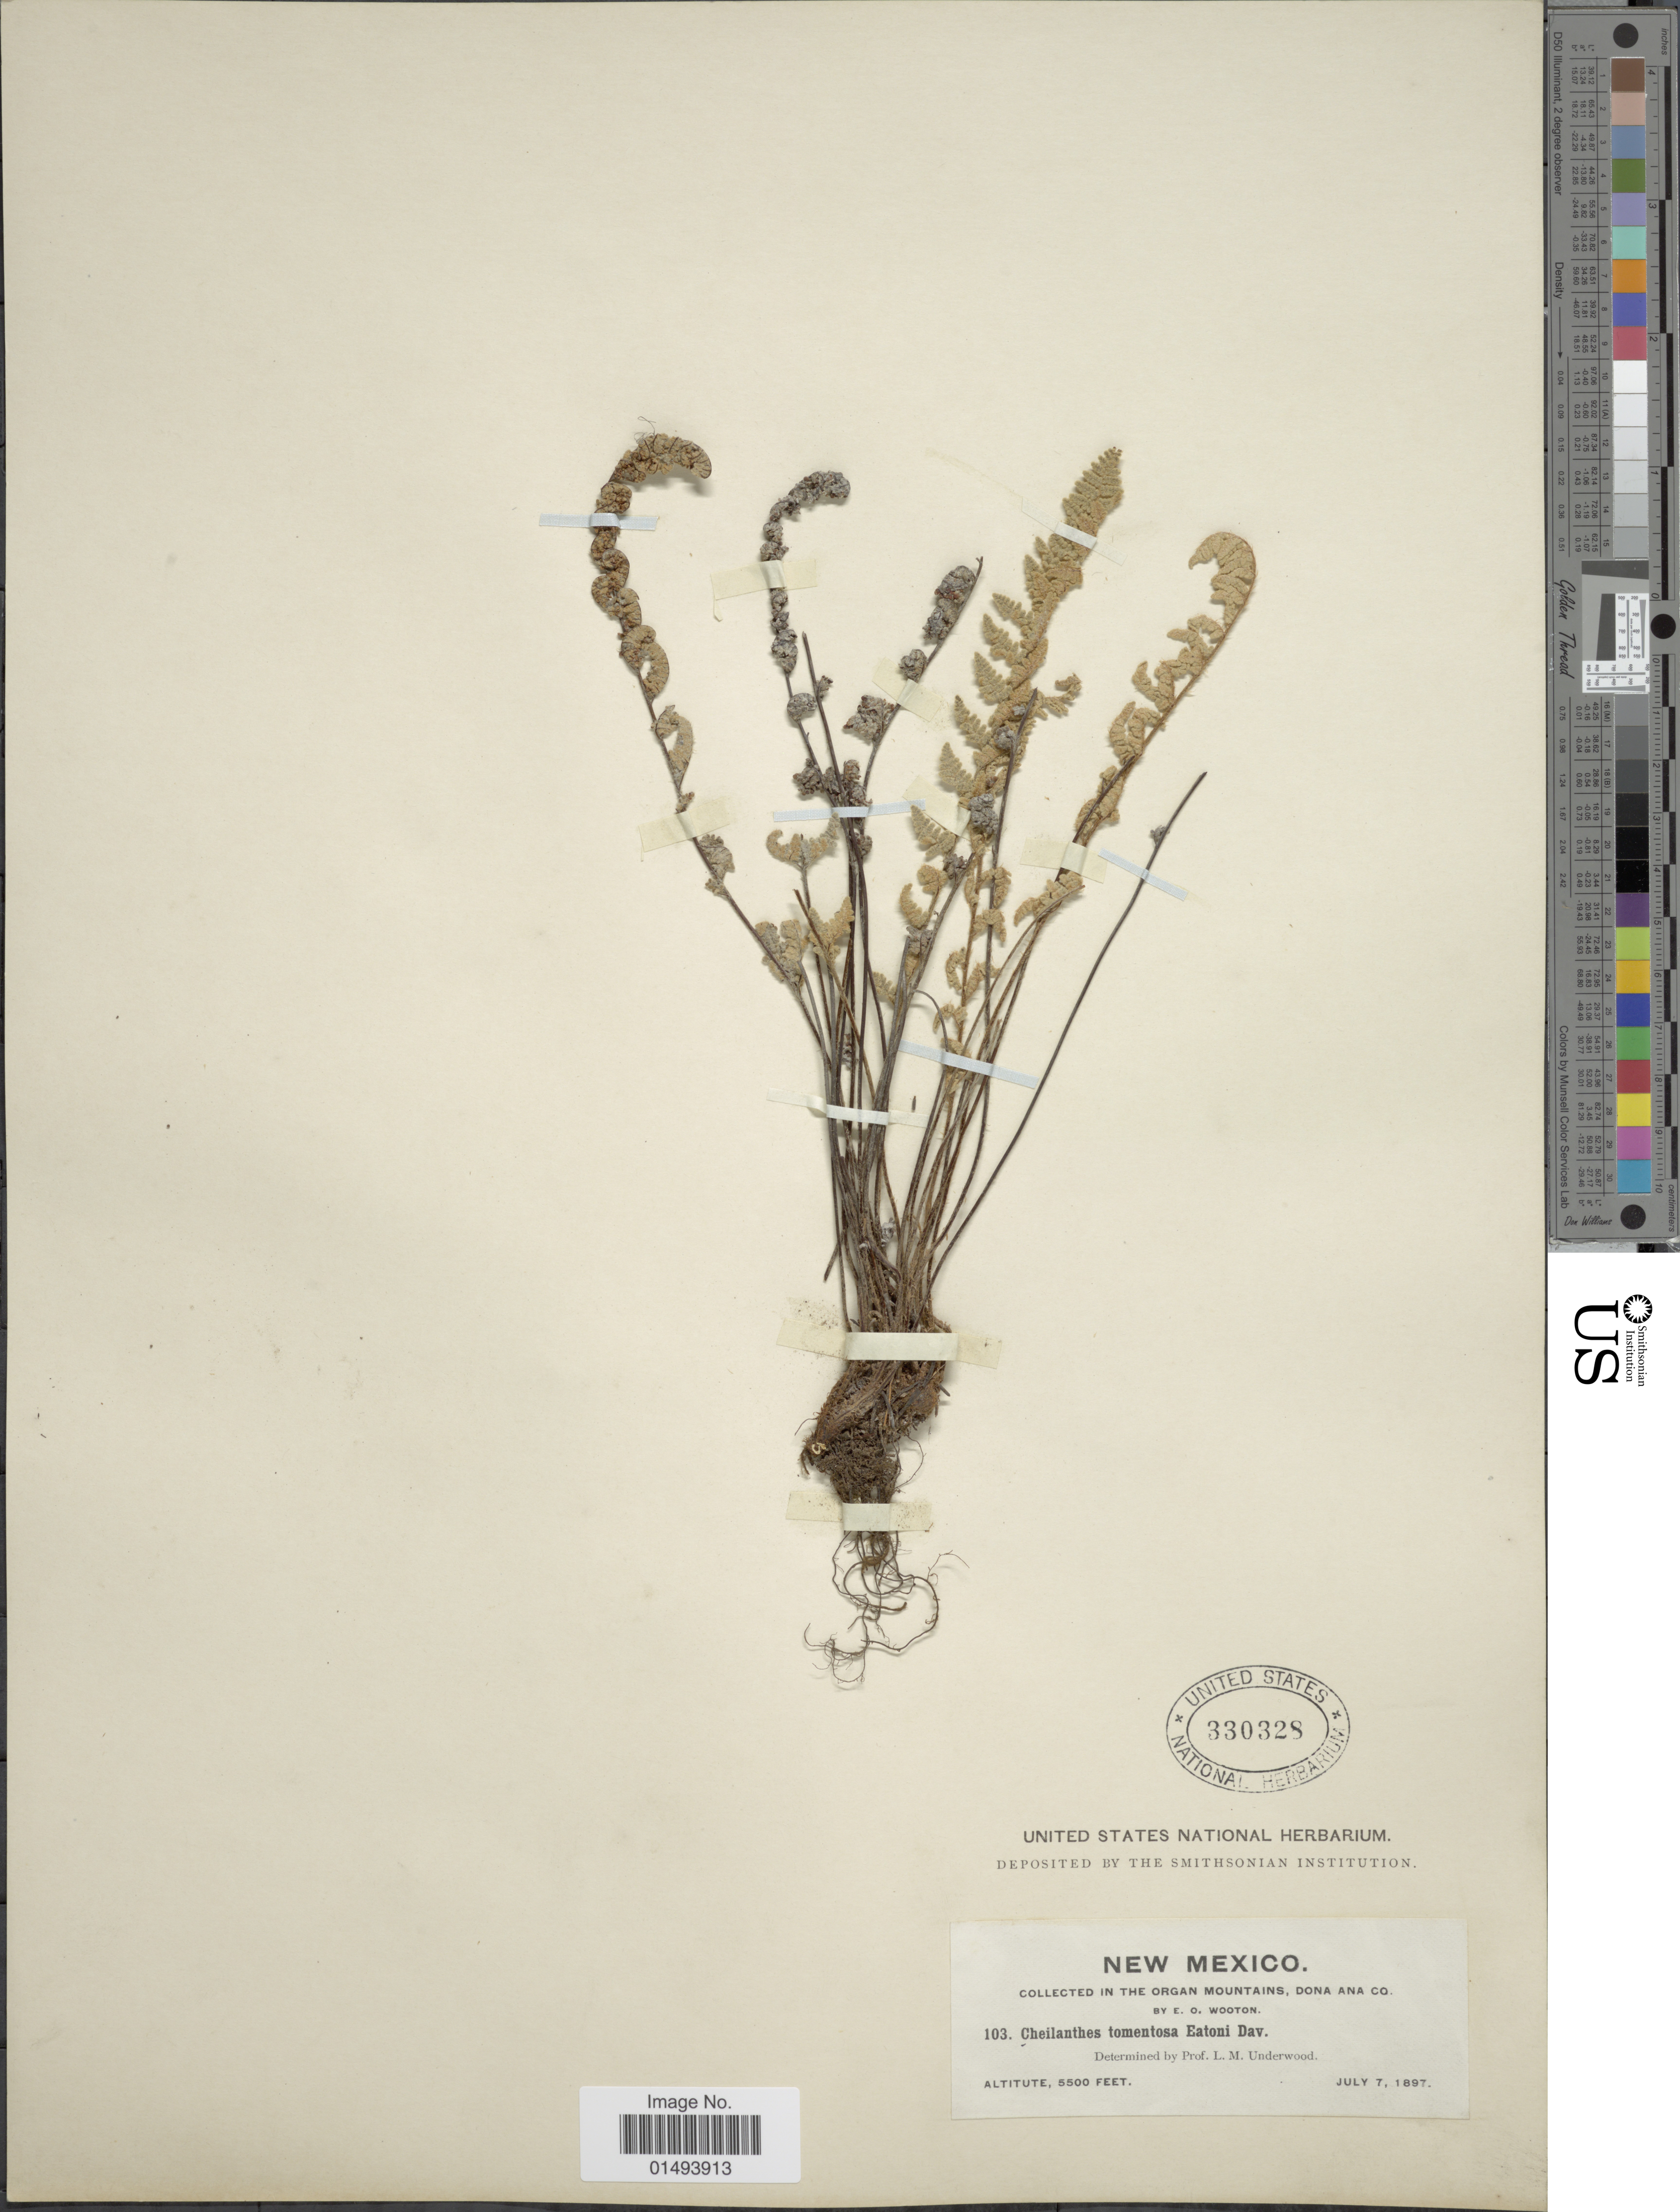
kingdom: Plantae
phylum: Tracheophyta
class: Polypodiopsida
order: Polypodiales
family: Pteridaceae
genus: Myriopteris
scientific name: Myriopteris rufa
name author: Fée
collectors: E. O. Wooton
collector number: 103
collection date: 1897-07-07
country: United States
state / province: New Mexico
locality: Collected in the Organ Mountains, Dona Ana Co.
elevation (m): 1676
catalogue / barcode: US 330328